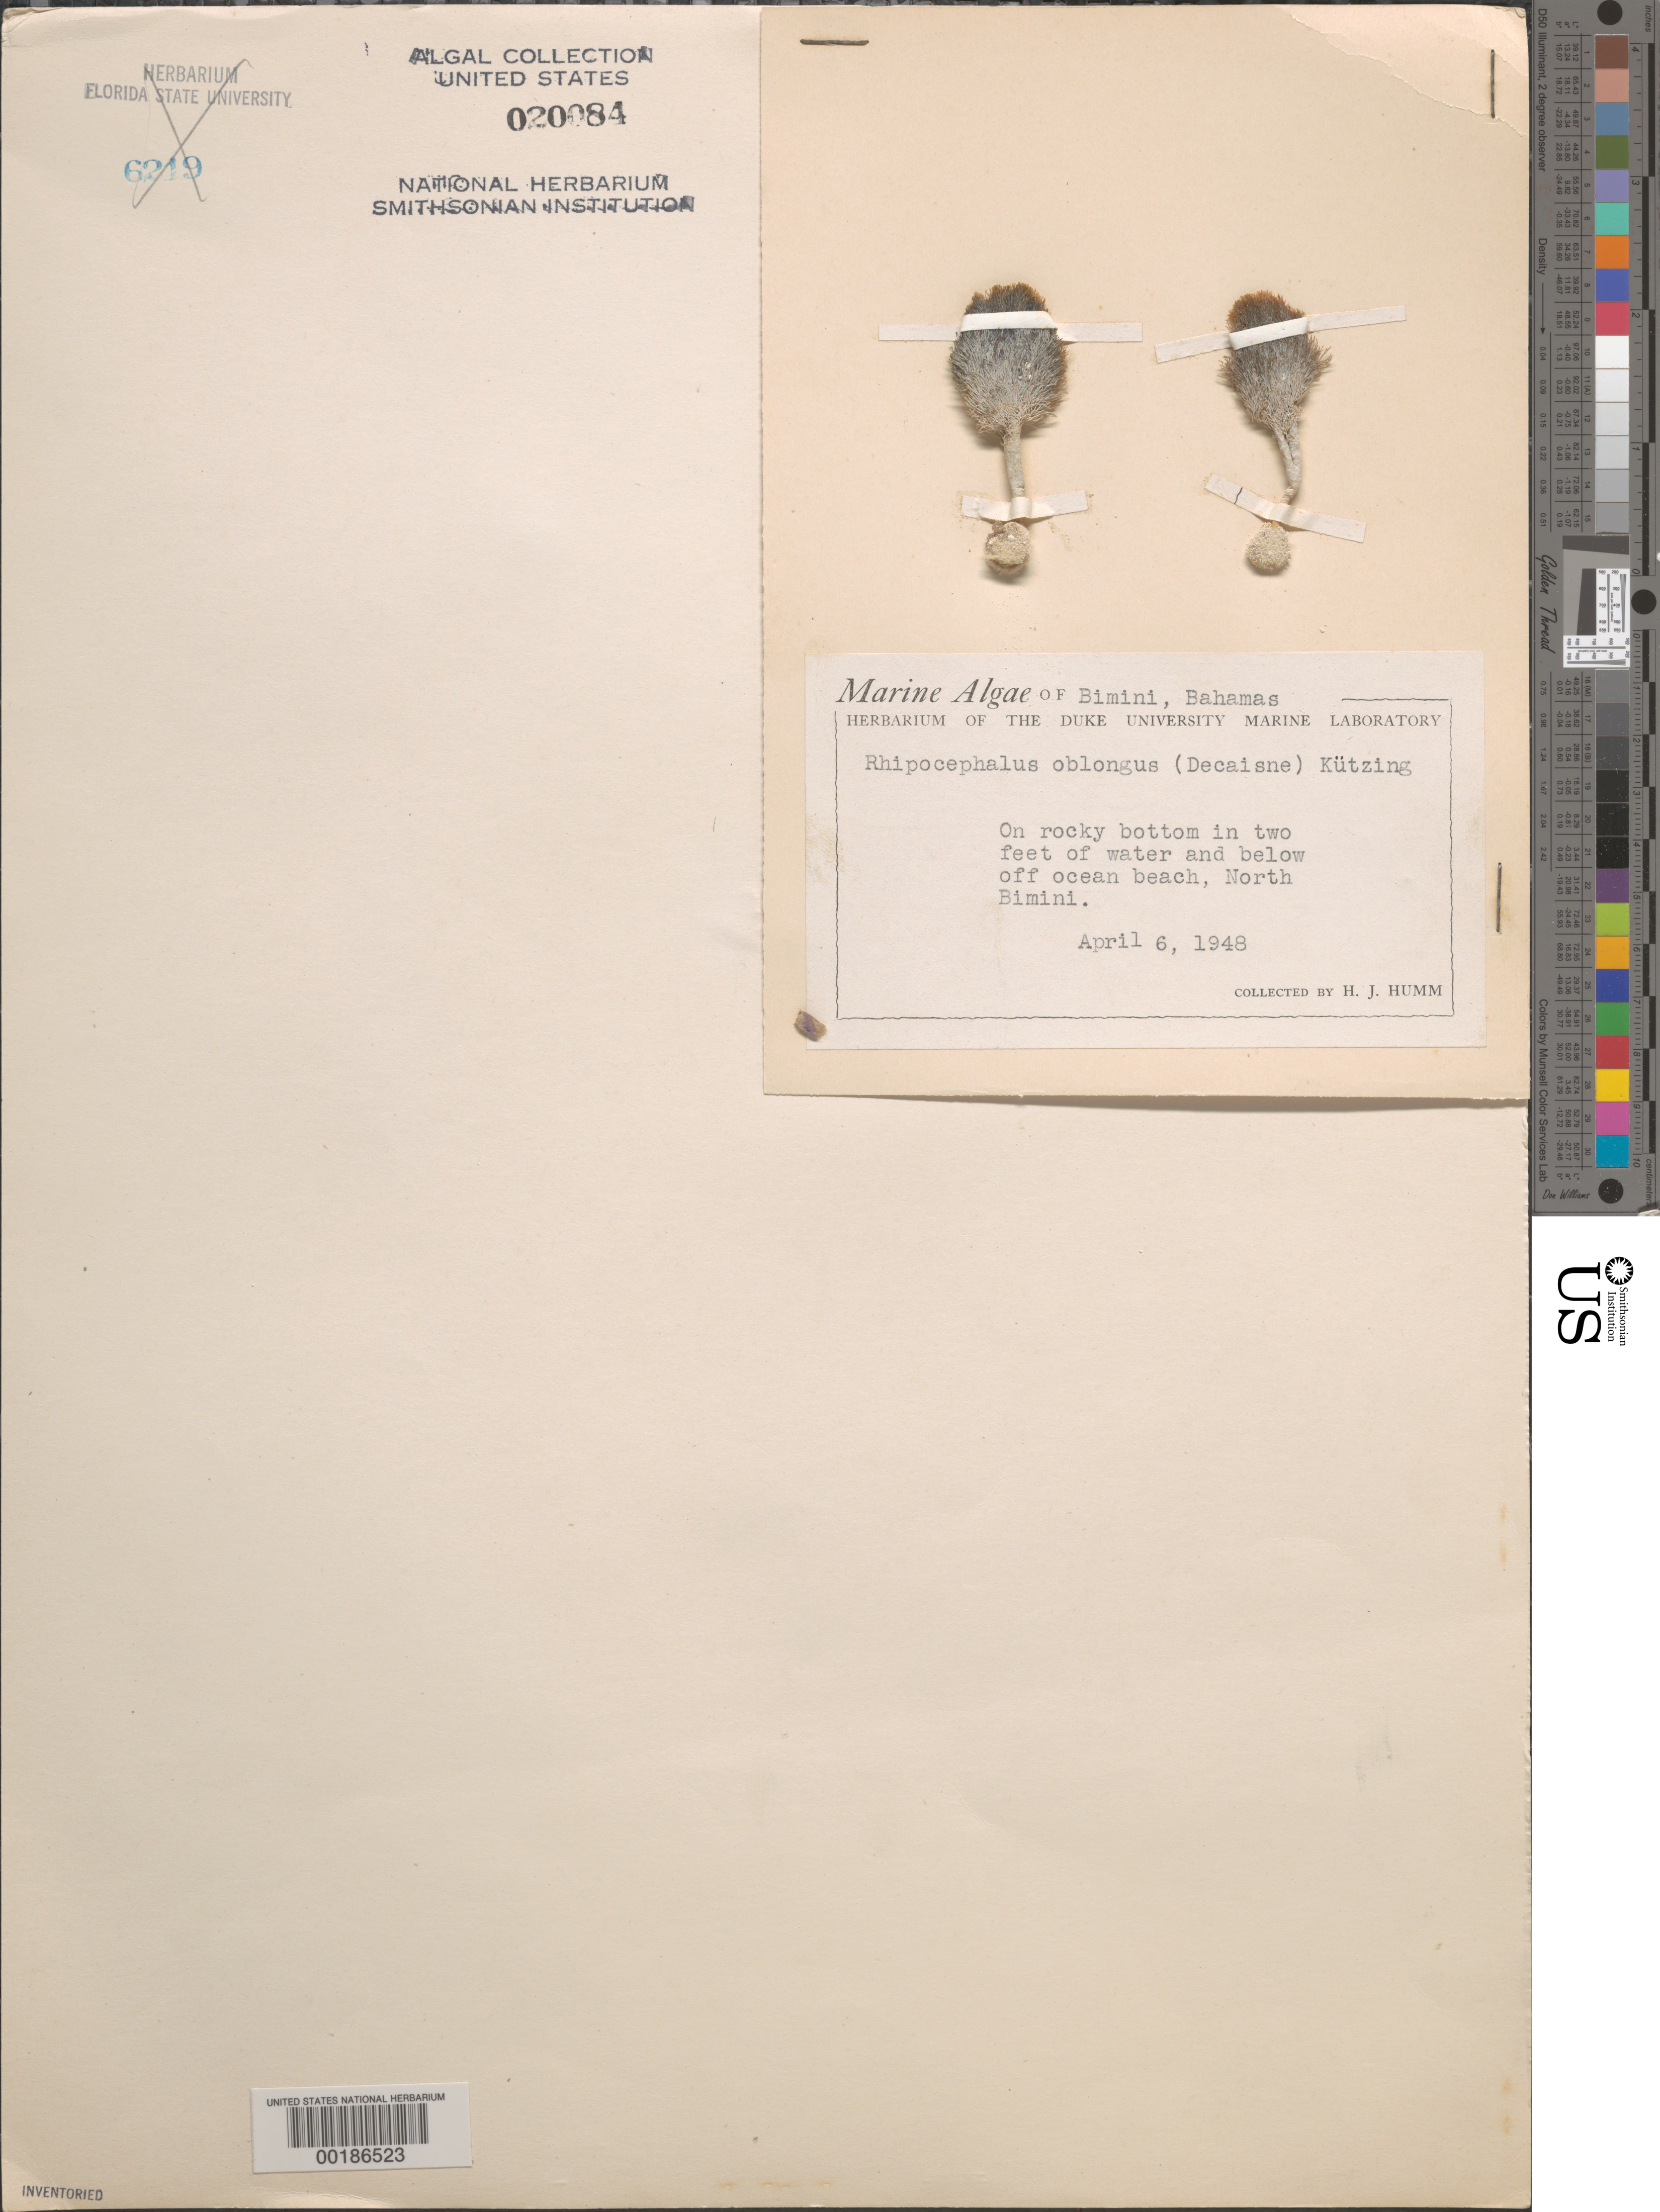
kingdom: Plantae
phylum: Chlorophyta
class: Ulvophyceae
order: Bryopsidales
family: Udoteaceae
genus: Rhipocephalus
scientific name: Rhipocephalus oblongus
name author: (Decne.) Kütz.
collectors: H. J. Humm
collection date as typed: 06 Apr 1948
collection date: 1948-04-06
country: Bahamas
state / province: Biminis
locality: North bimini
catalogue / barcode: US 20084